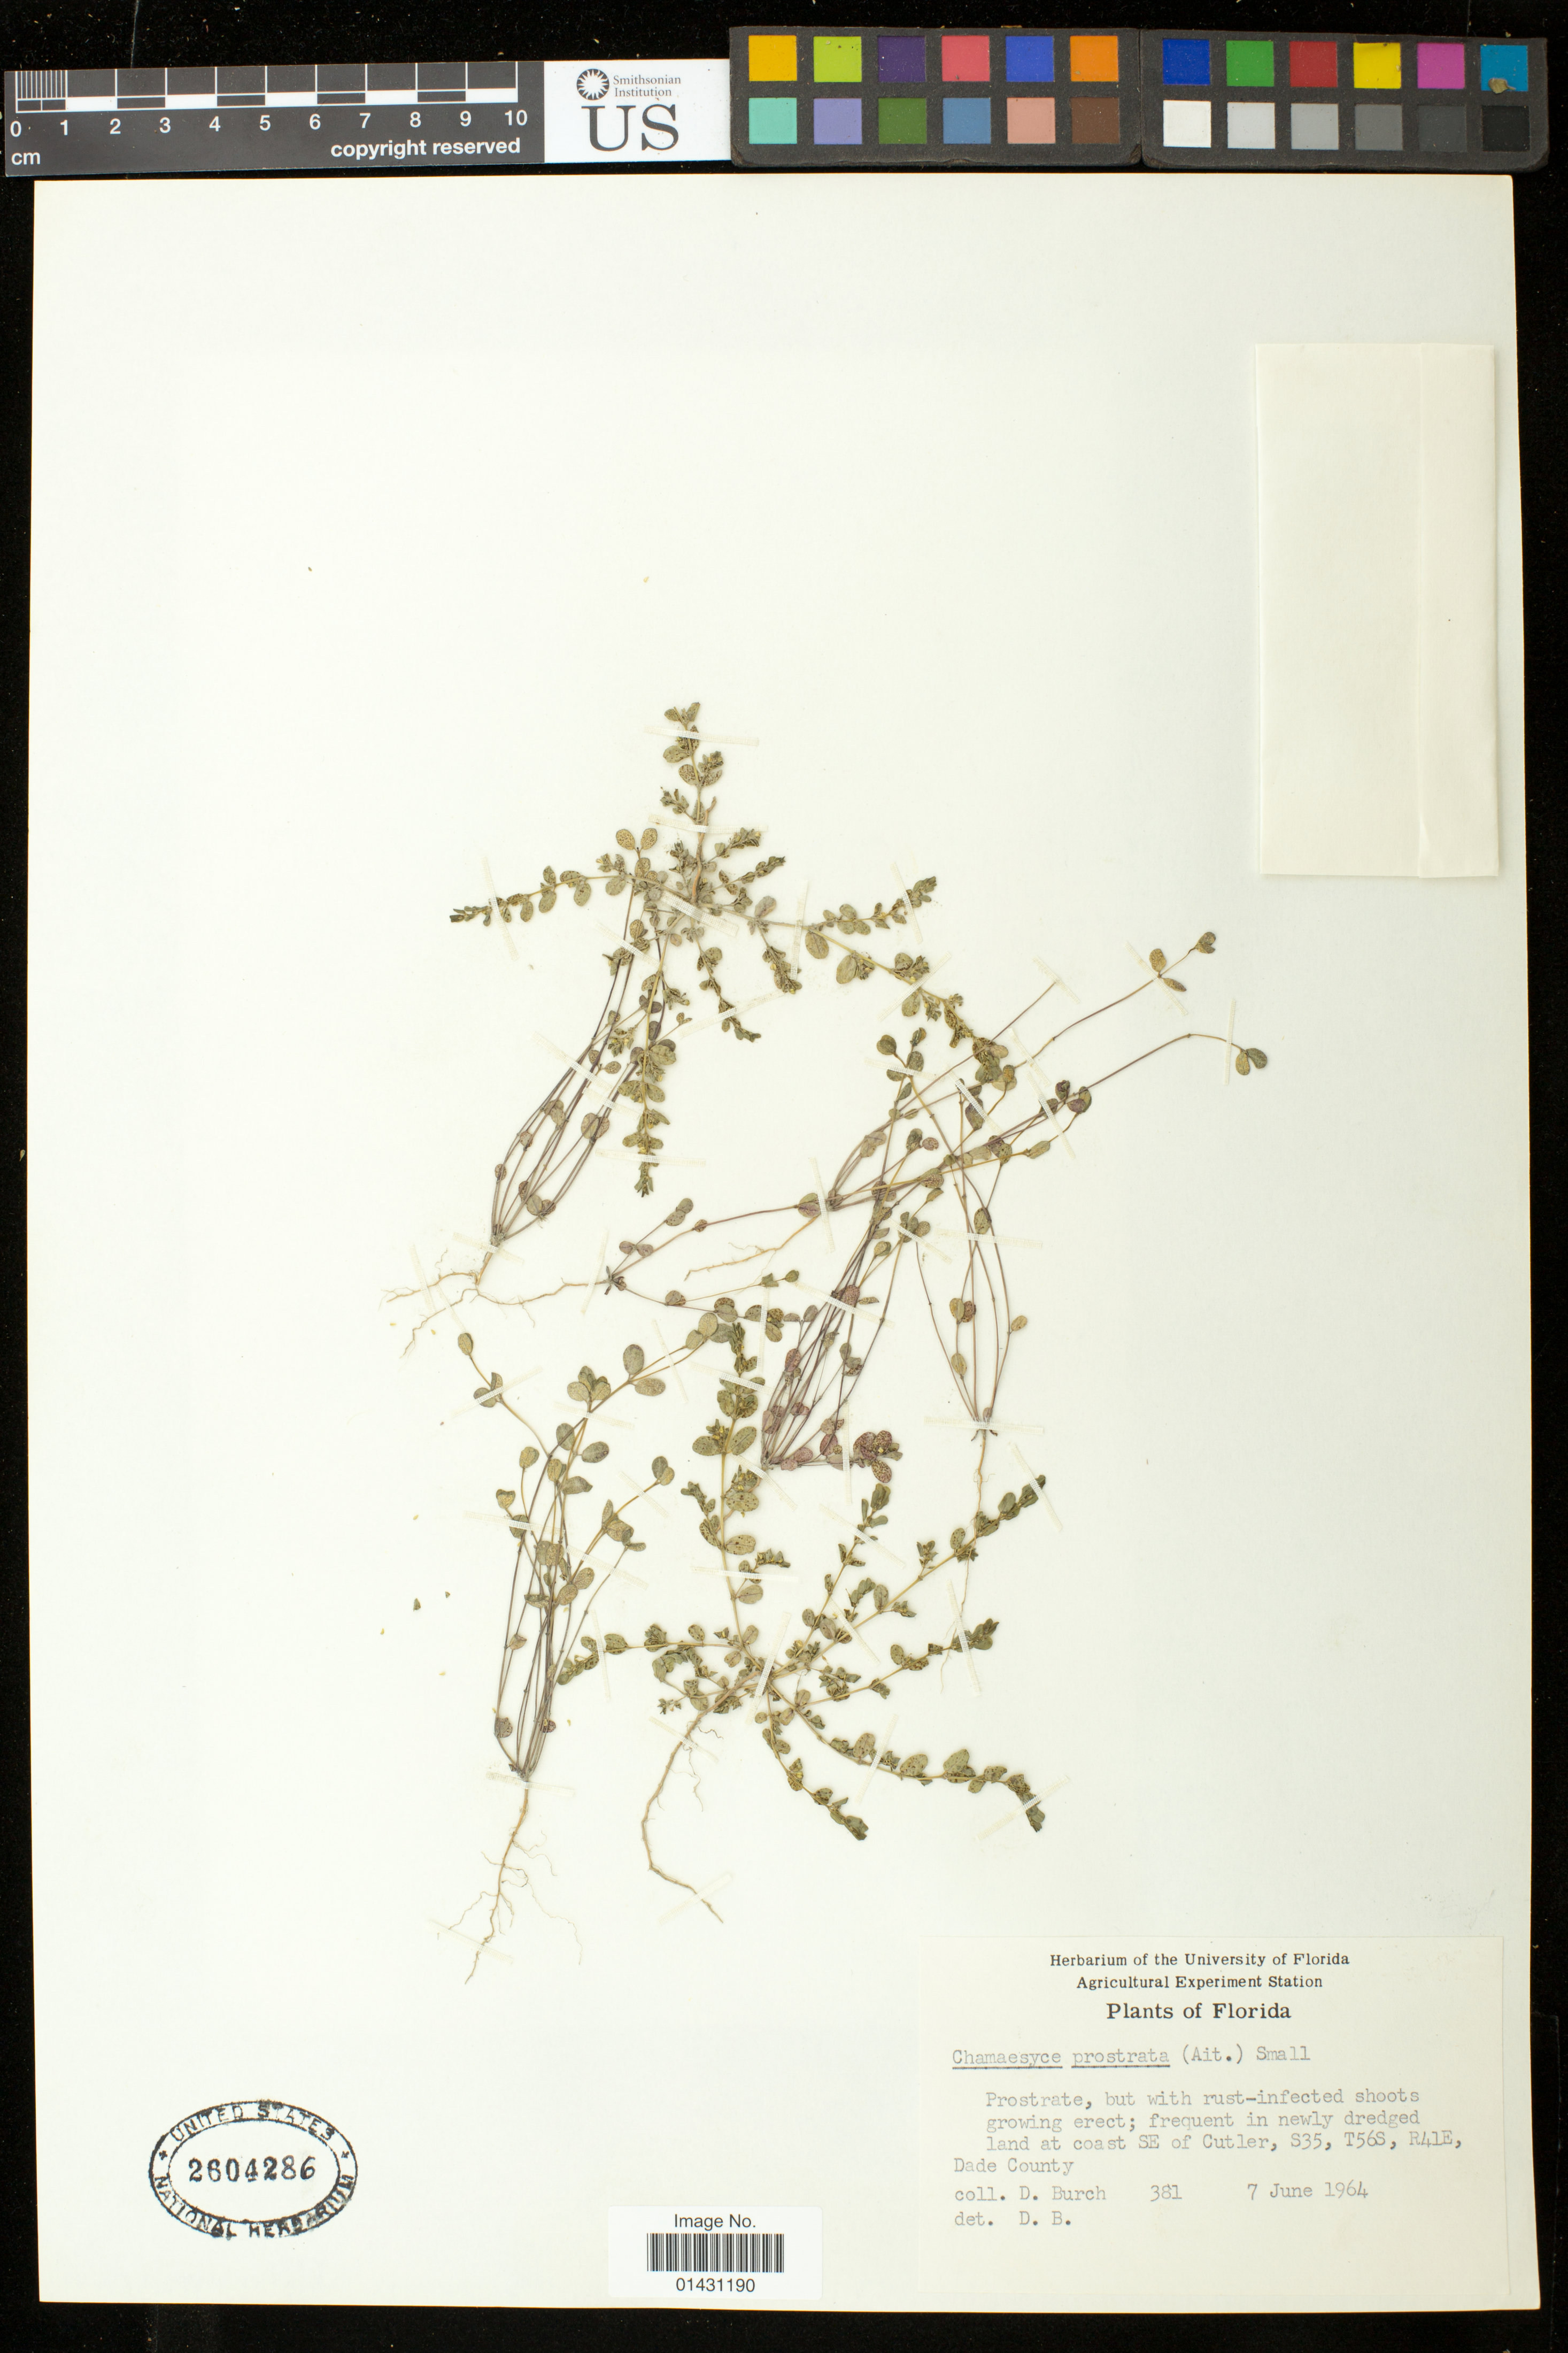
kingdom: Plantae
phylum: Tracheophyta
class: Magnoliopsida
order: Malpighiales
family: Euphorbiaceae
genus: Euphorbia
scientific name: Euphorbia prostrata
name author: Aiton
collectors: D. G. Burch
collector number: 381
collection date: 1964-06-07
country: United States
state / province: Florida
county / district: Miami-Dade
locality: At coast SE of Cutler, S35, T56S, R41E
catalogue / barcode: US 2604286